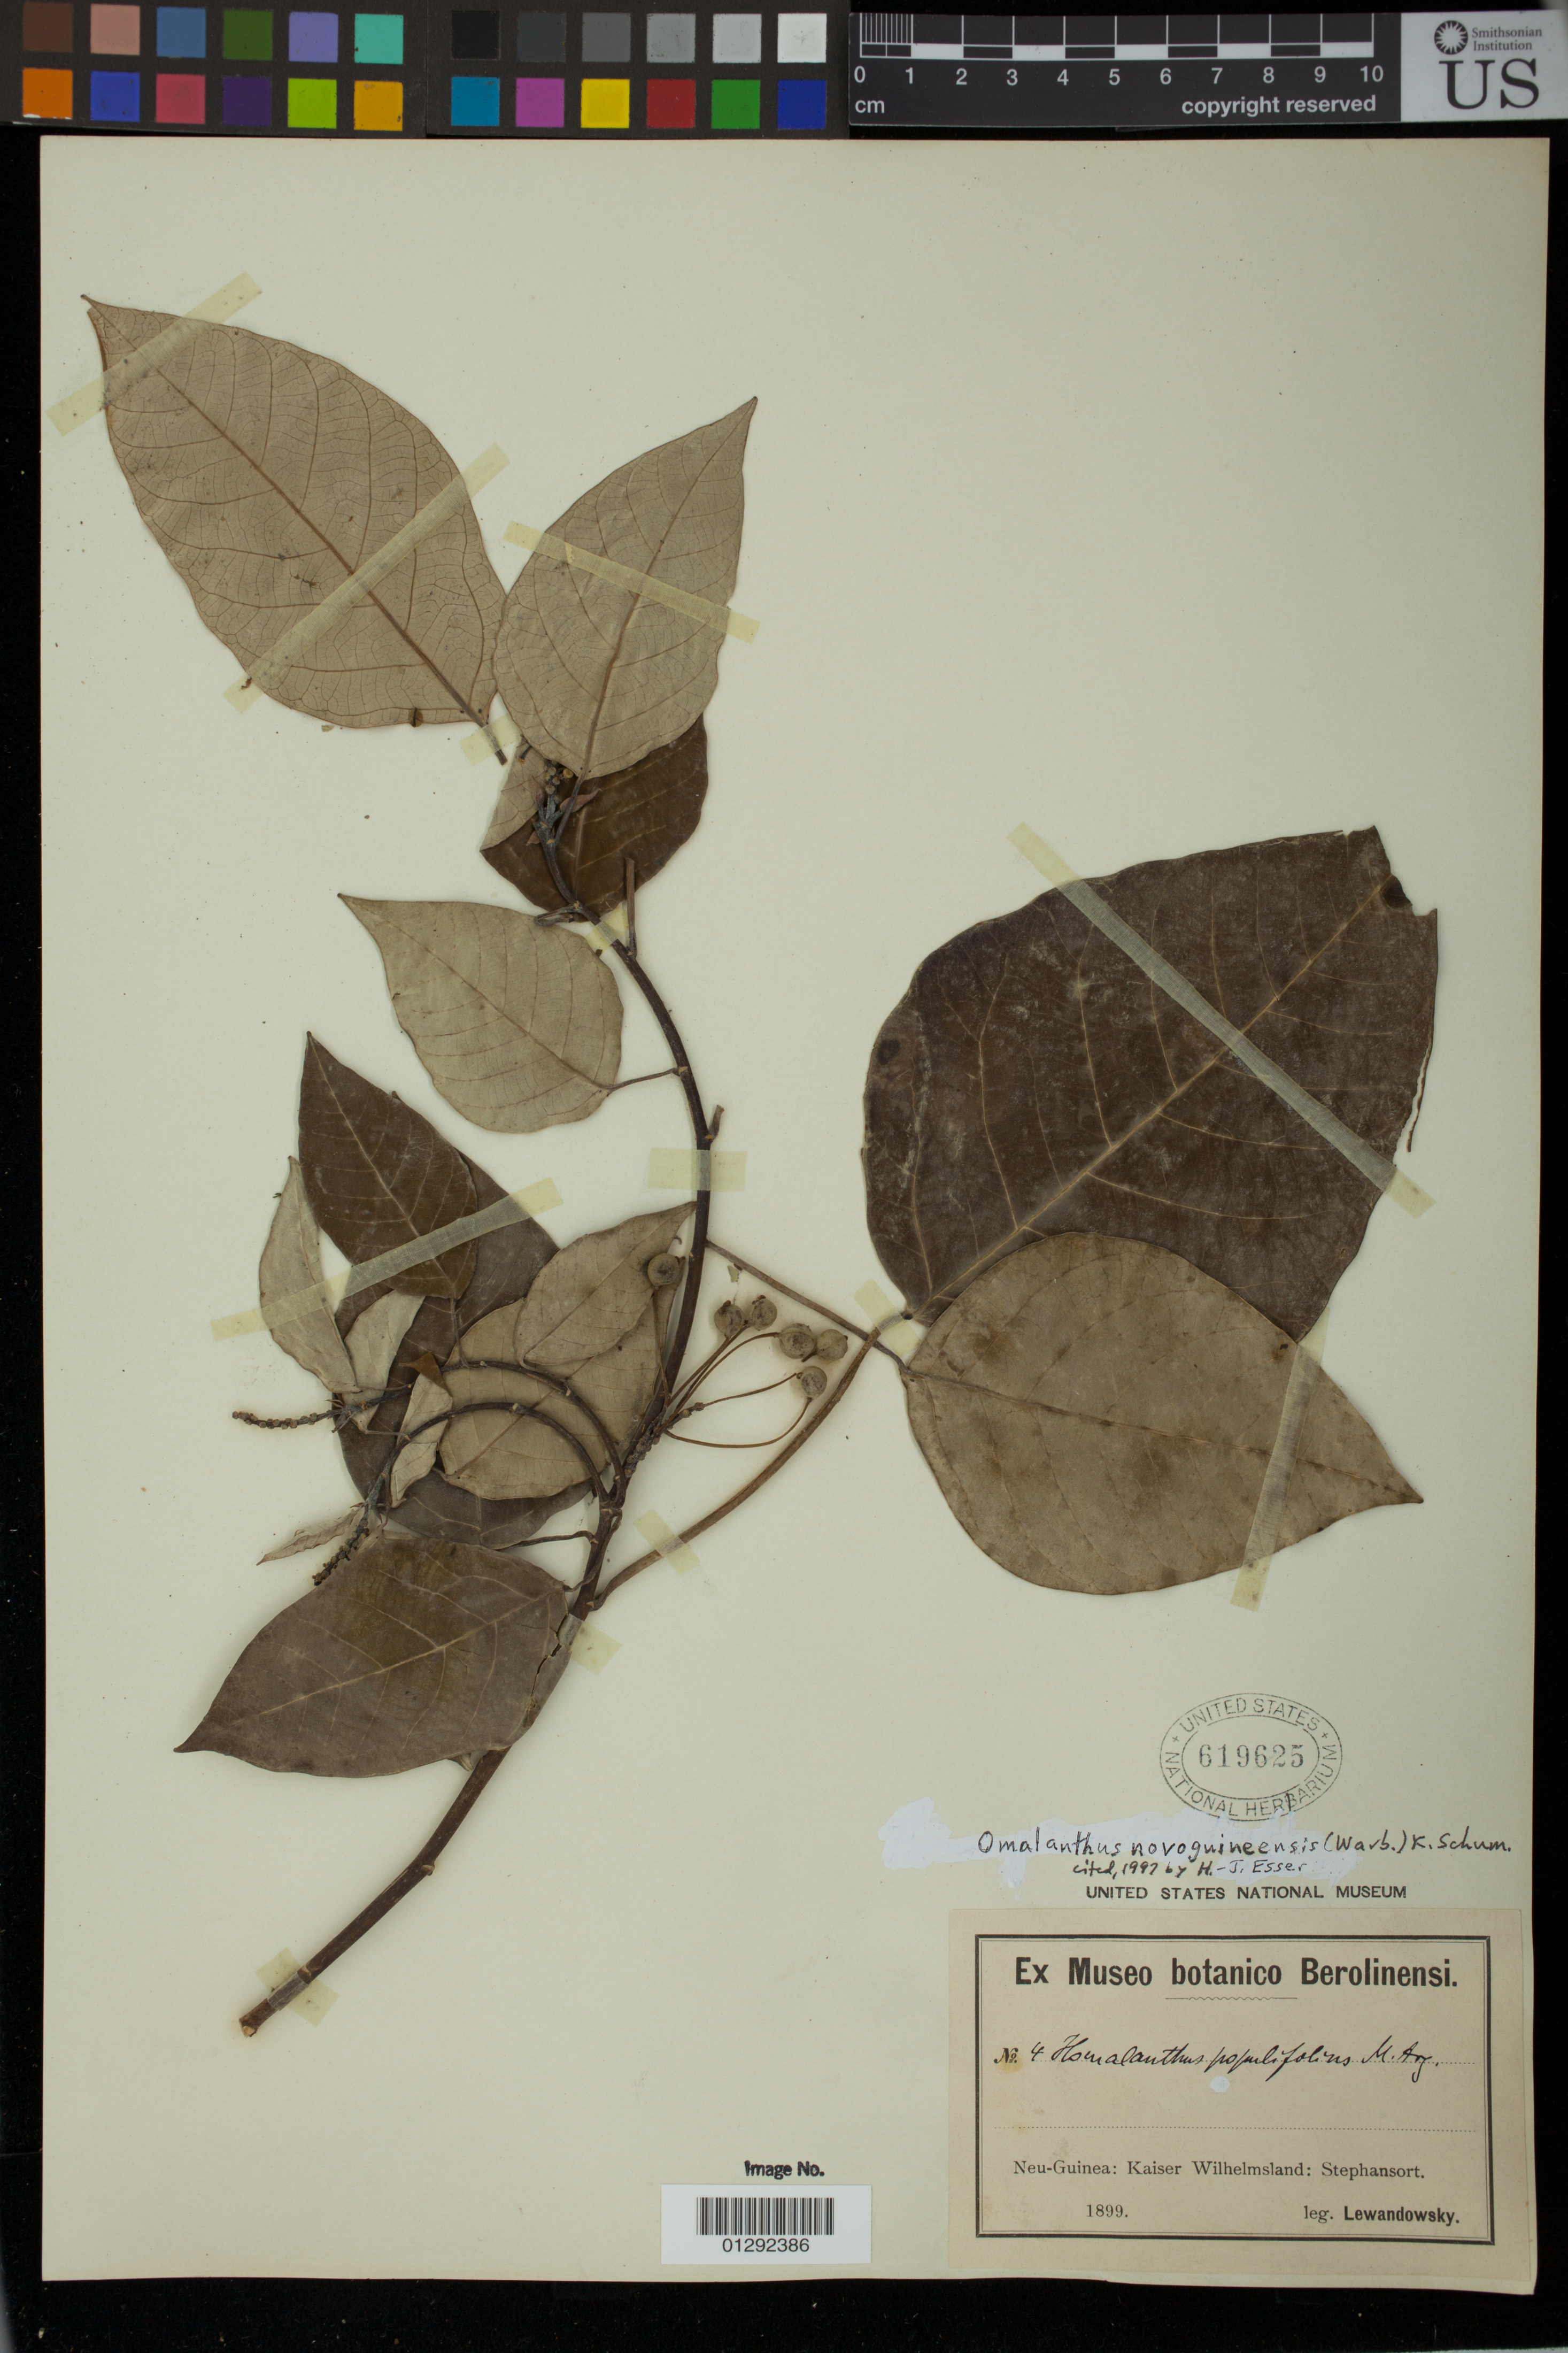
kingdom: Plantae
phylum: Tracheophyta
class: Magnoliopsida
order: Malpighiales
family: Euphorbiaceae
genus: Homalanthus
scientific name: Homalanthus novoguineensis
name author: (Warb.) K. Schum.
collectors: -. Lewandowsky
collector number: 4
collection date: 1899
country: Papua New Guinea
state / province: Madang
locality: Neu-Guinea: Kaiser Wilhelmsland: Stephansort [Bogadjim]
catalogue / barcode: US 619625